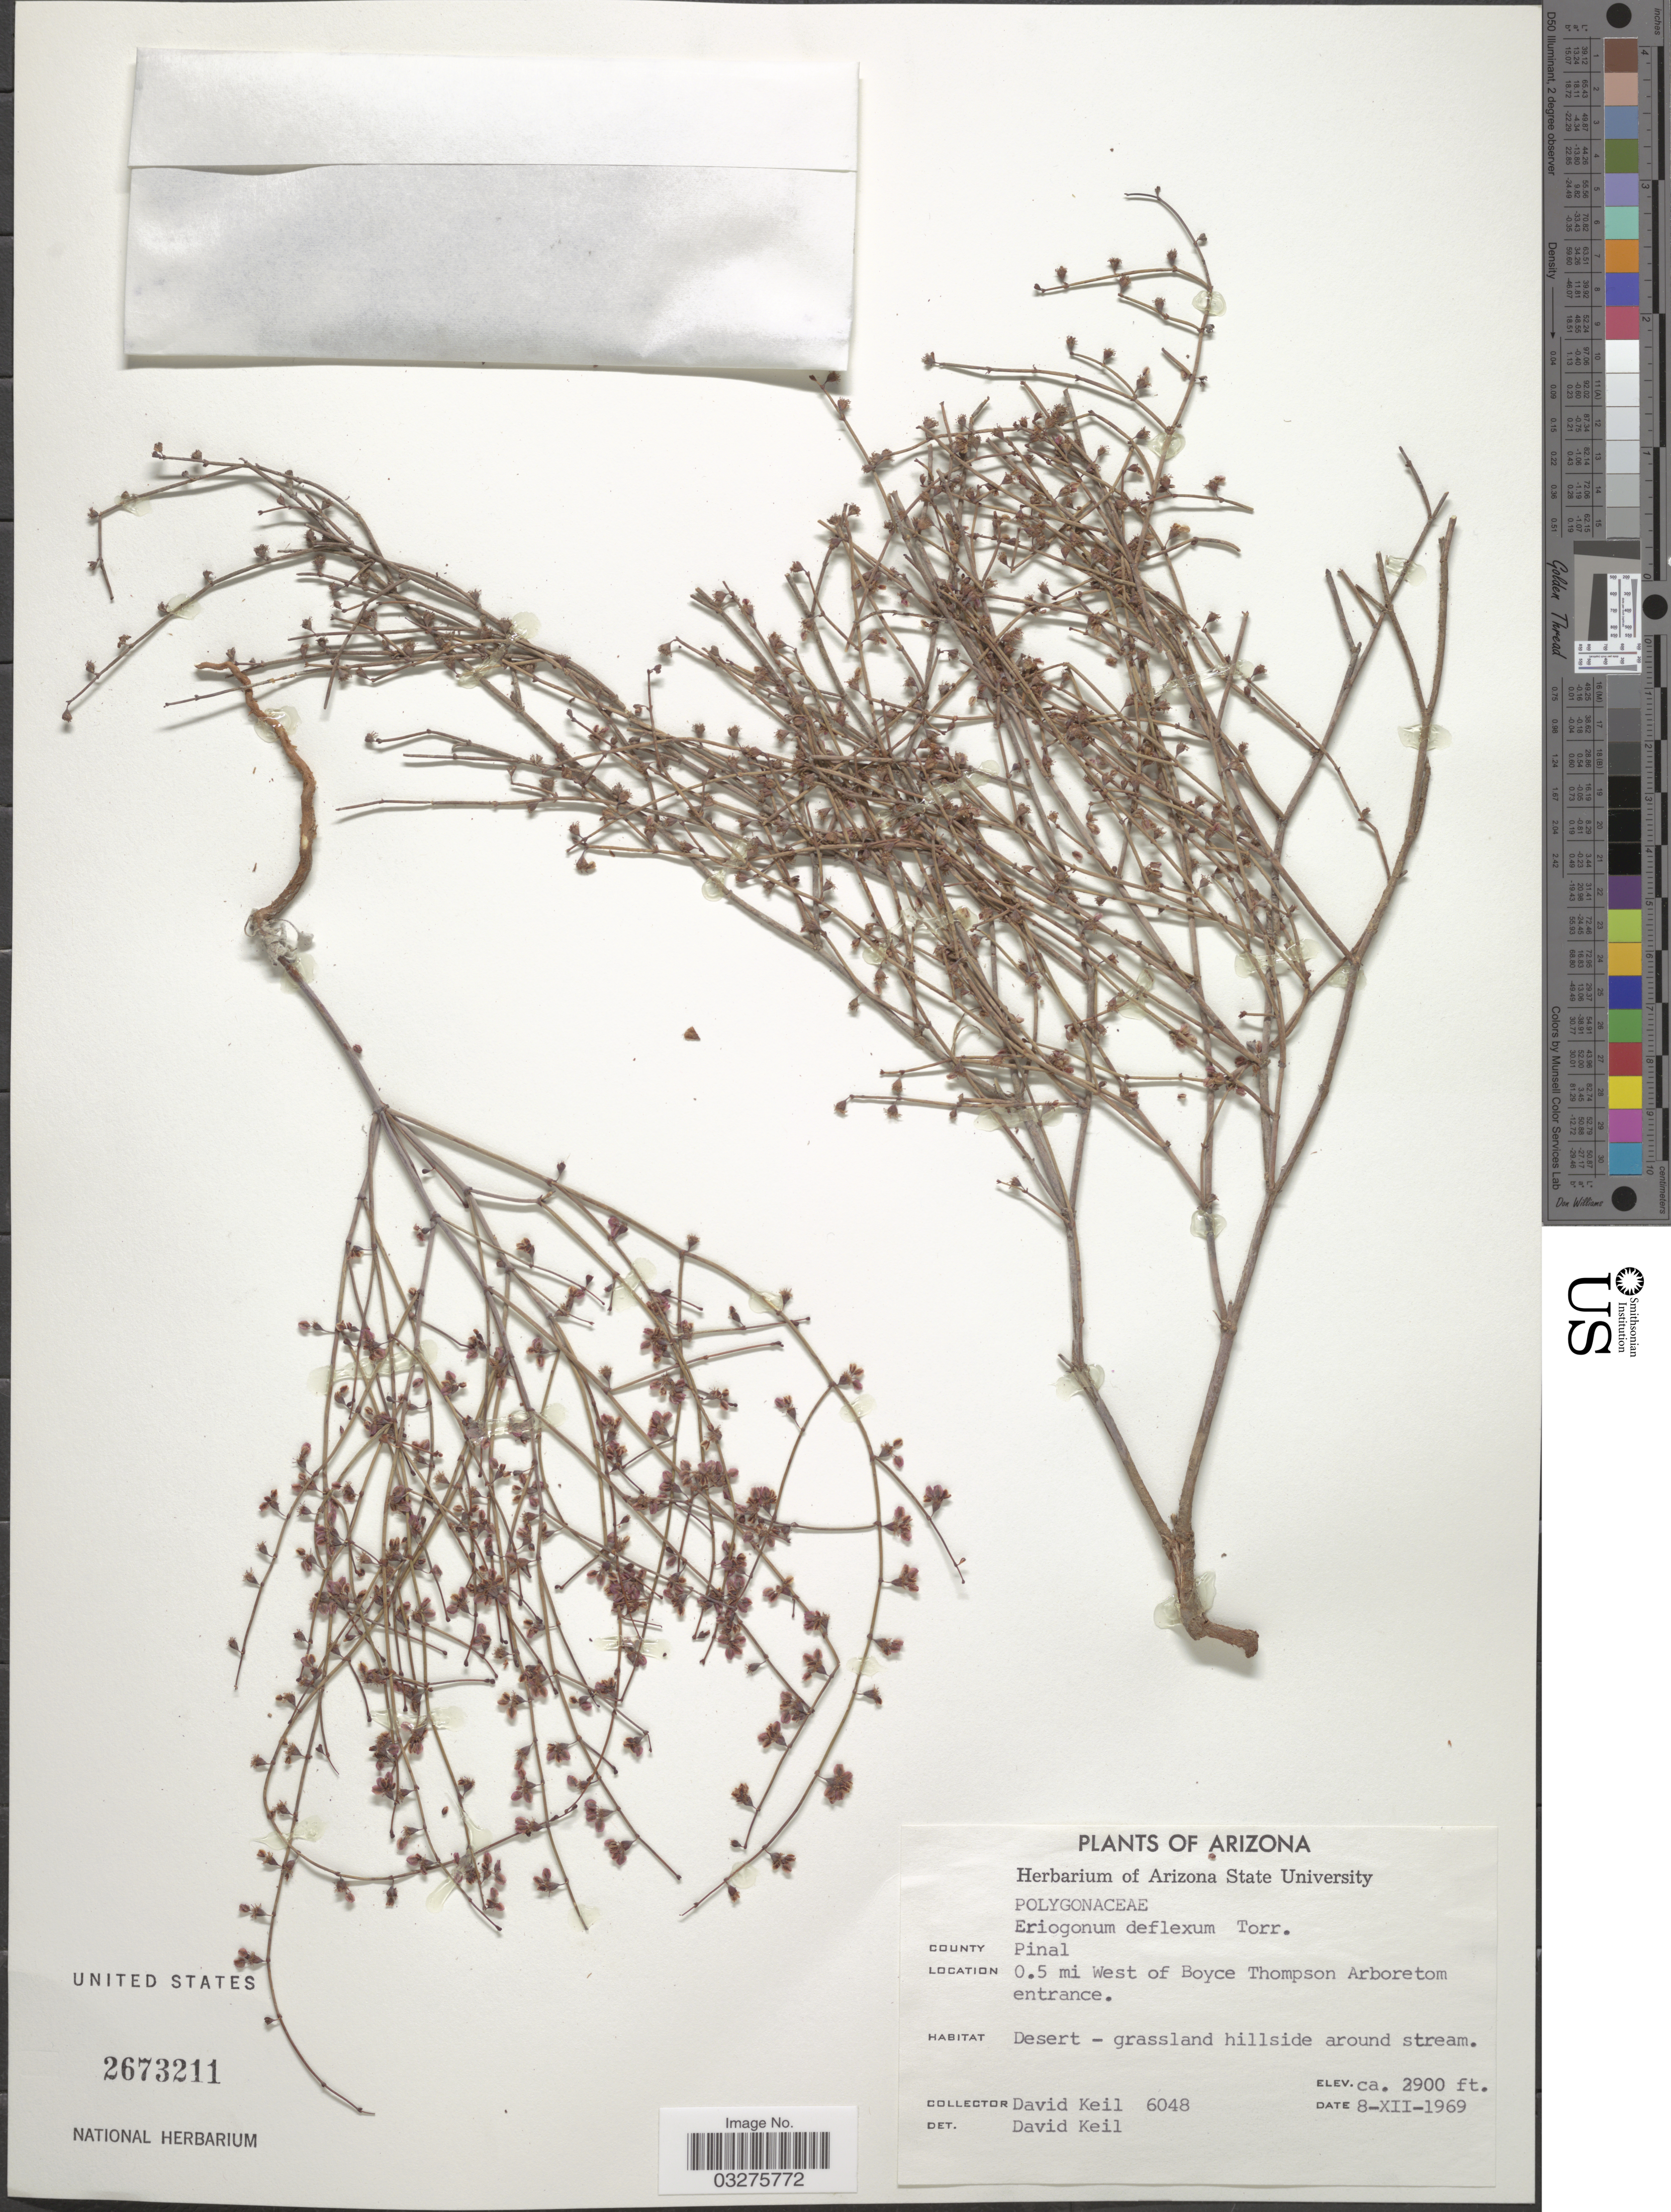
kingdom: Plantae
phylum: Tracheophyta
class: Magnoliopsida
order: Caryophyllales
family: Polygonaceae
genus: Eriogonum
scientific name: Eriogonum deflexum var. deflexum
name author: Torr. in Ives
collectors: D. J. Keil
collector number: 6048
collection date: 1969-12-08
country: United States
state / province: Arizona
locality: County Pinal. 0.5 mi west of Boyce Thompson Arboretom entrance.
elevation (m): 884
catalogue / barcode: US 2673211